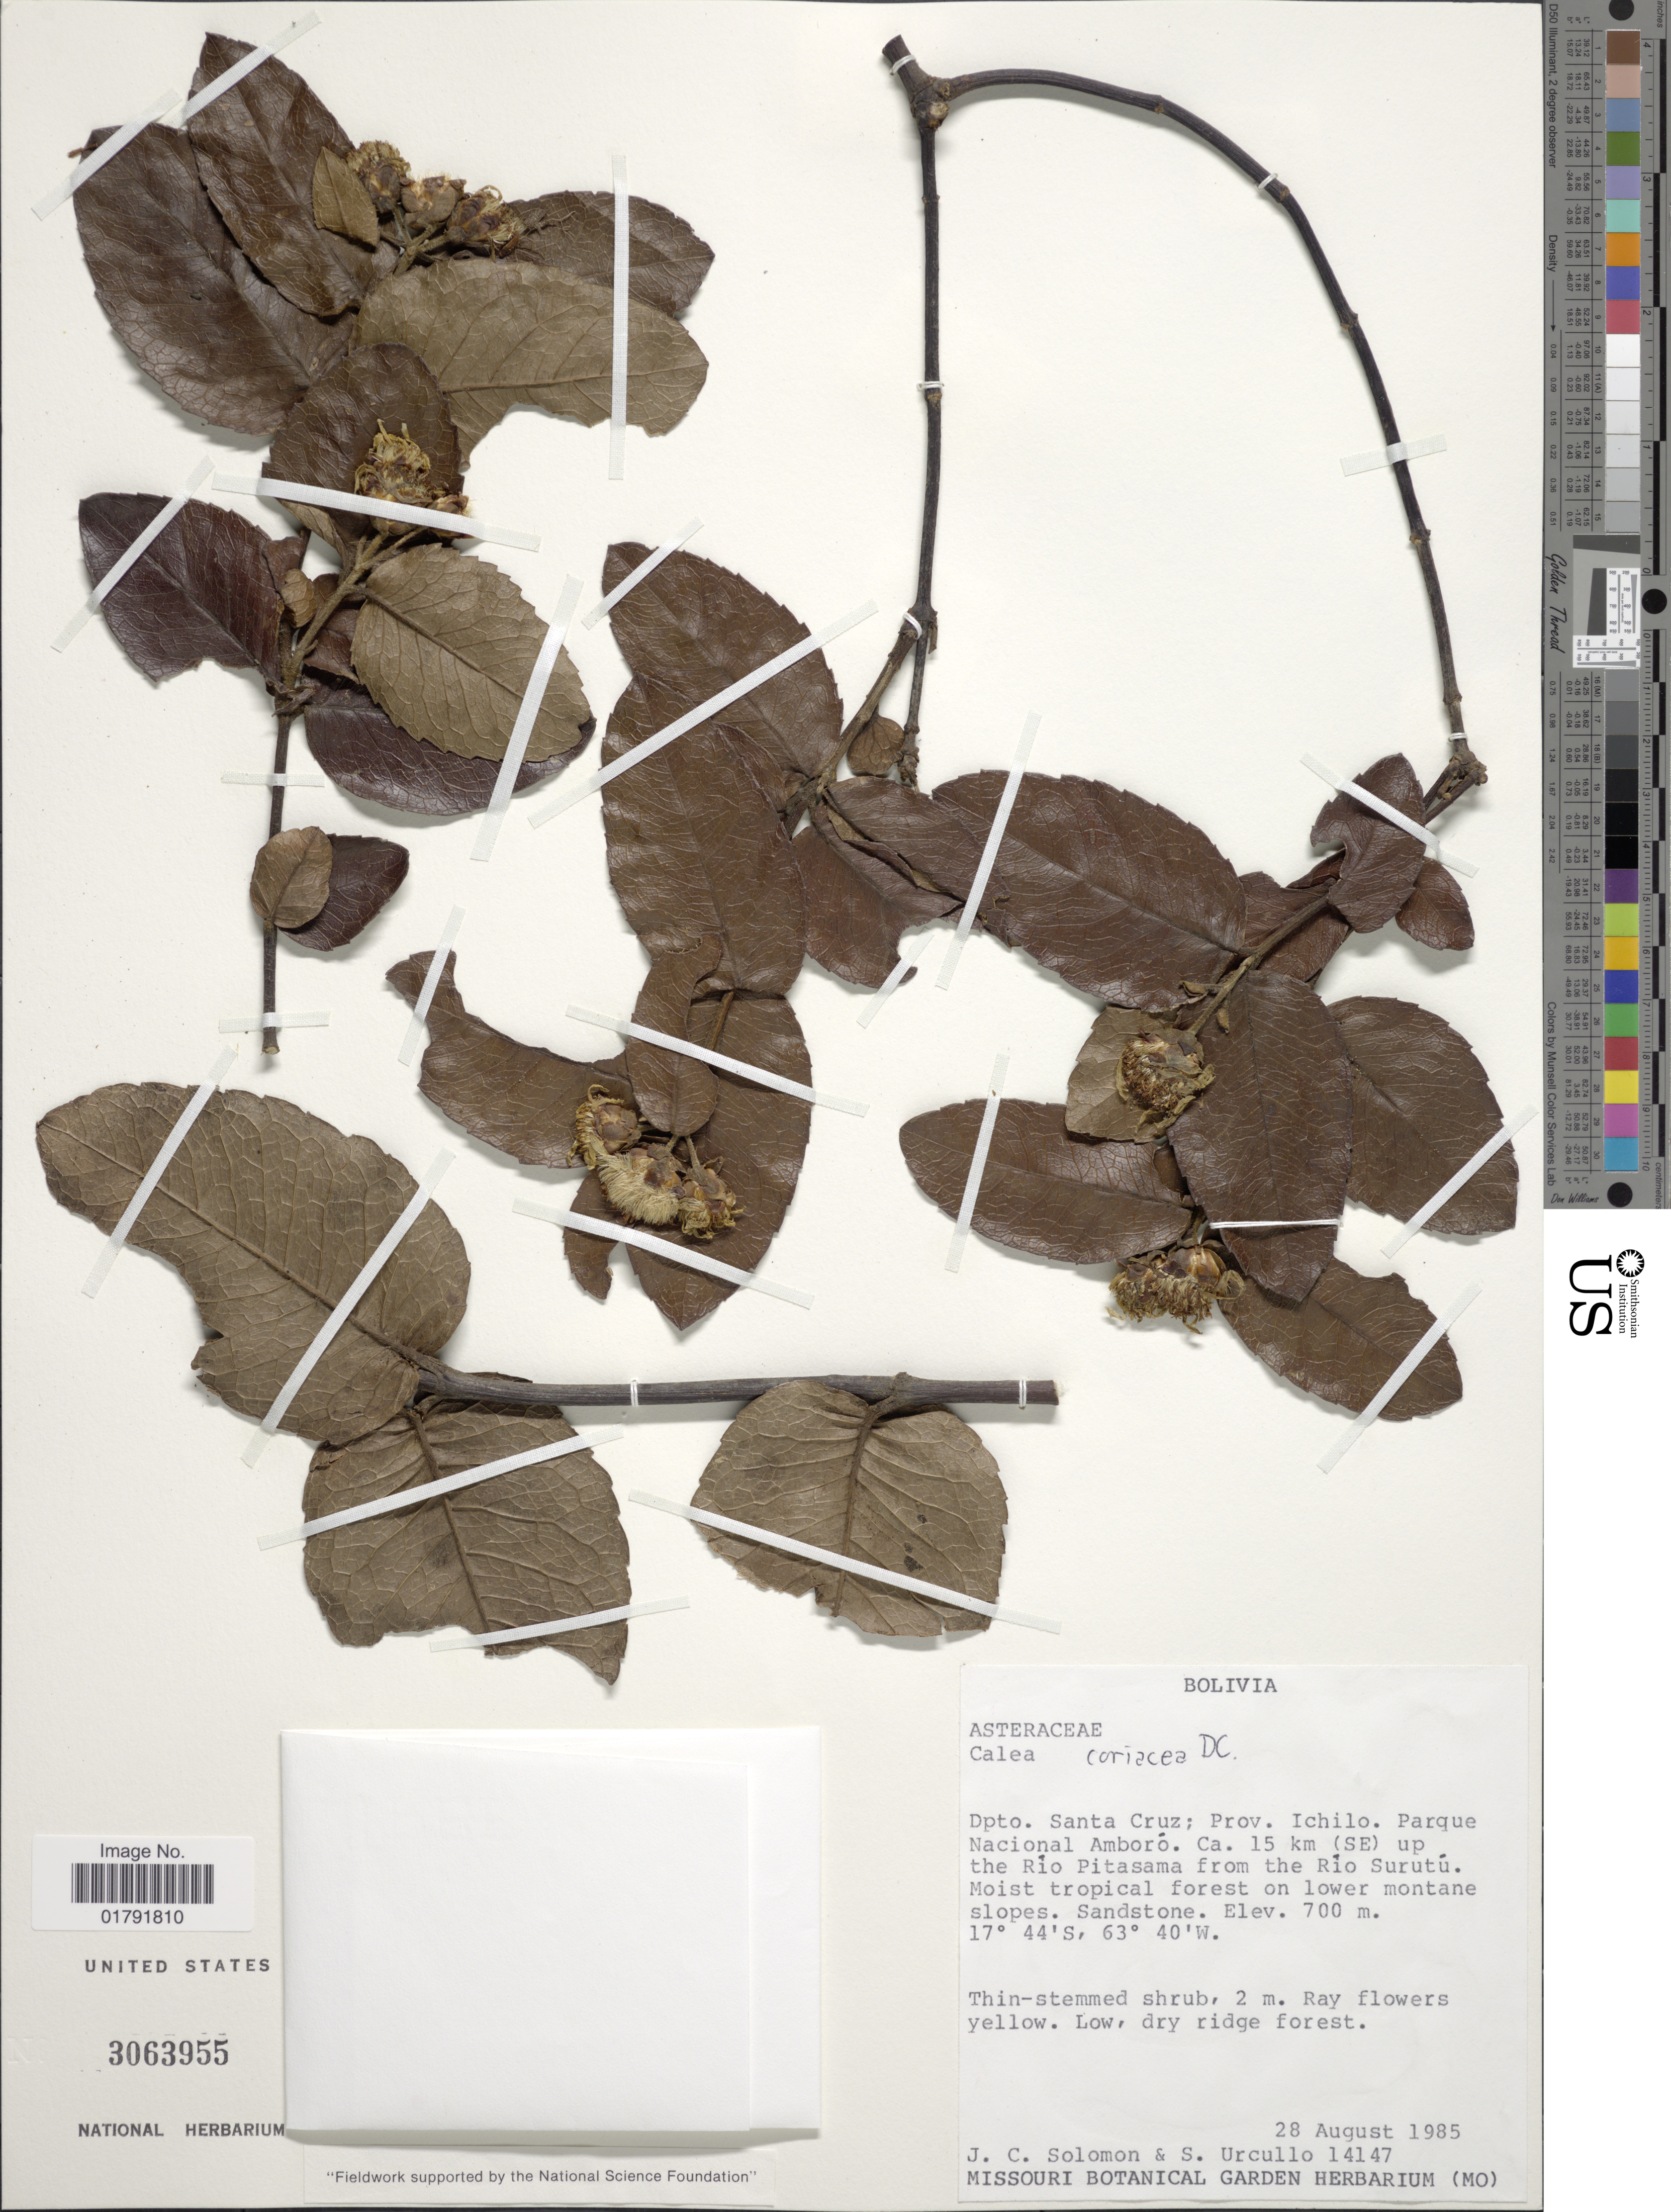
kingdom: Plantae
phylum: Tracheophyta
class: Magnoliopsida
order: Asterales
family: Asteraceae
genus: Calea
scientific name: Calea coriacea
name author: DC.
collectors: J. C. Solomon & S. Urcullo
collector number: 14147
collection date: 1985-08-28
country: Bolivia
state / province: Santa Cruz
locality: Prov. Ichilo, Parque Naconal Amboro, Ca. 15 km (SE) up the Rio Pitasama from the Rio Surutu, moist tropical forest on lower montane slopes.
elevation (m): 700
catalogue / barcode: US 3063955